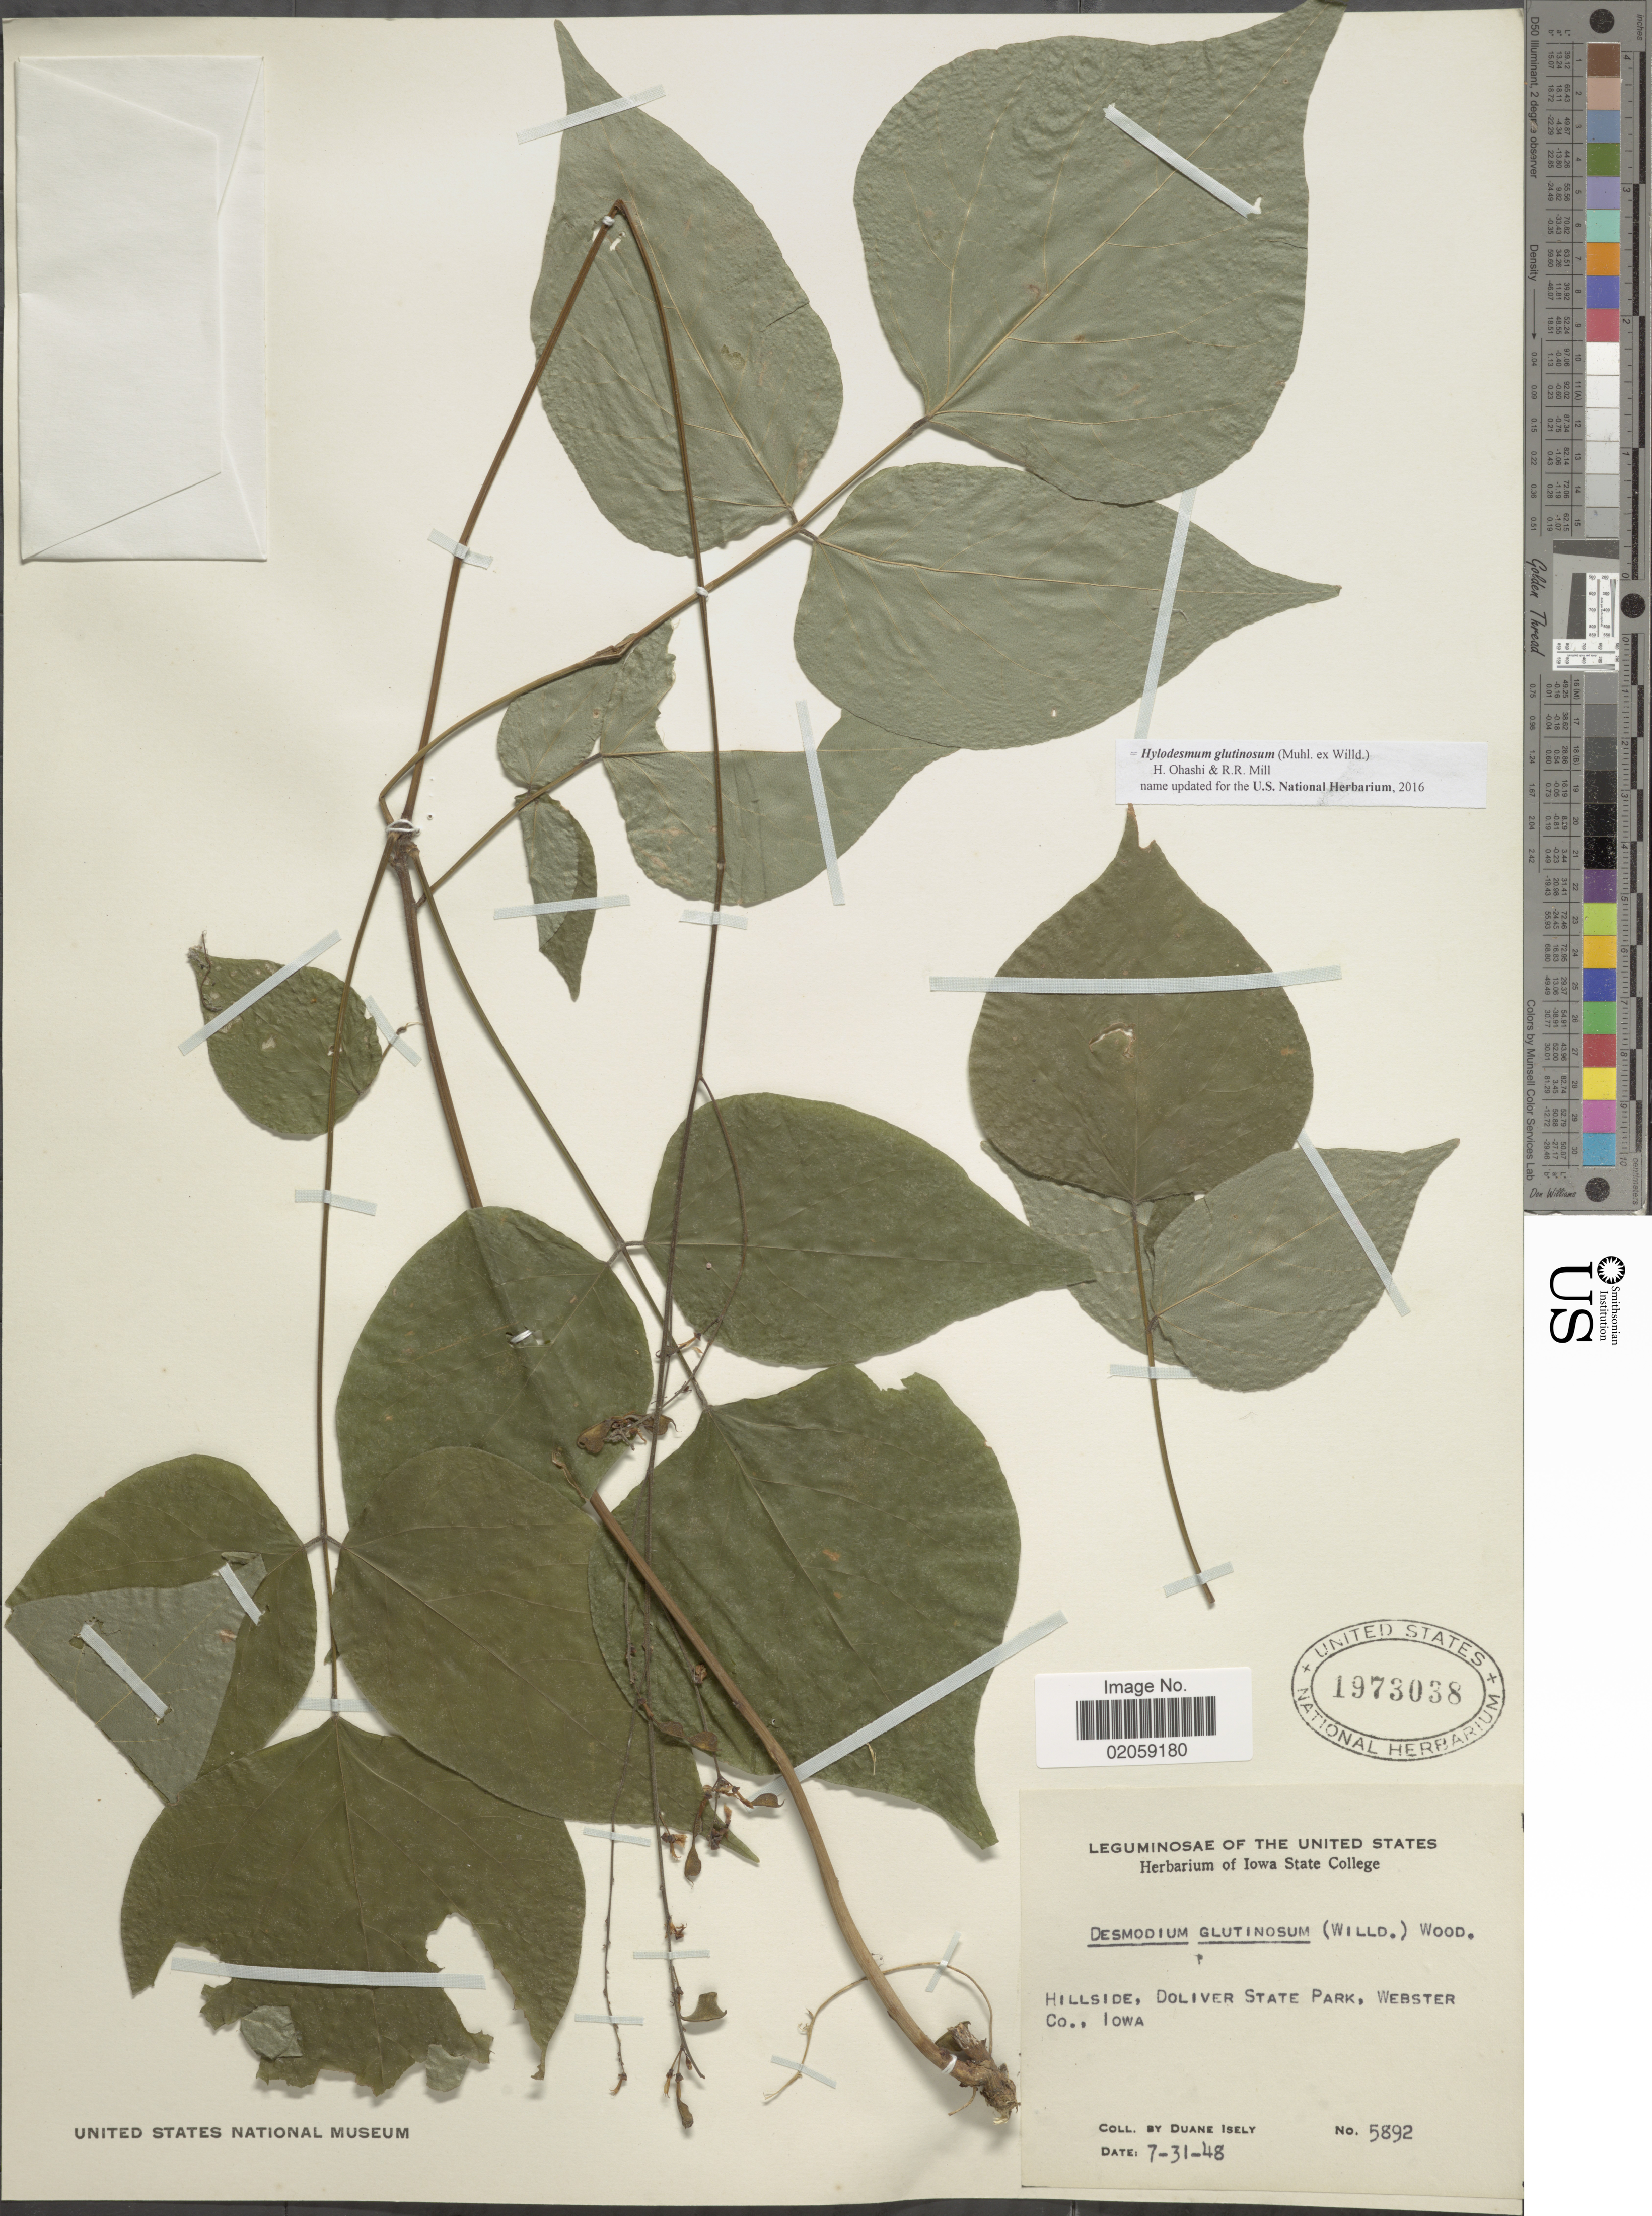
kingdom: Plantae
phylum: Tracheophyta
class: Magnoliopsida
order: Fabales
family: Fabaceae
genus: Hylodesmum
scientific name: Hylodesmum glutinosum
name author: (Muhl. ex Willd.) H. Ohashi & R.R. Mill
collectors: D. Isely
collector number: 5892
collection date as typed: Transcribed d/m/y: 31/7/48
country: United States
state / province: Iowa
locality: Doliver State Park, Webster Co.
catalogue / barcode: US 1973038